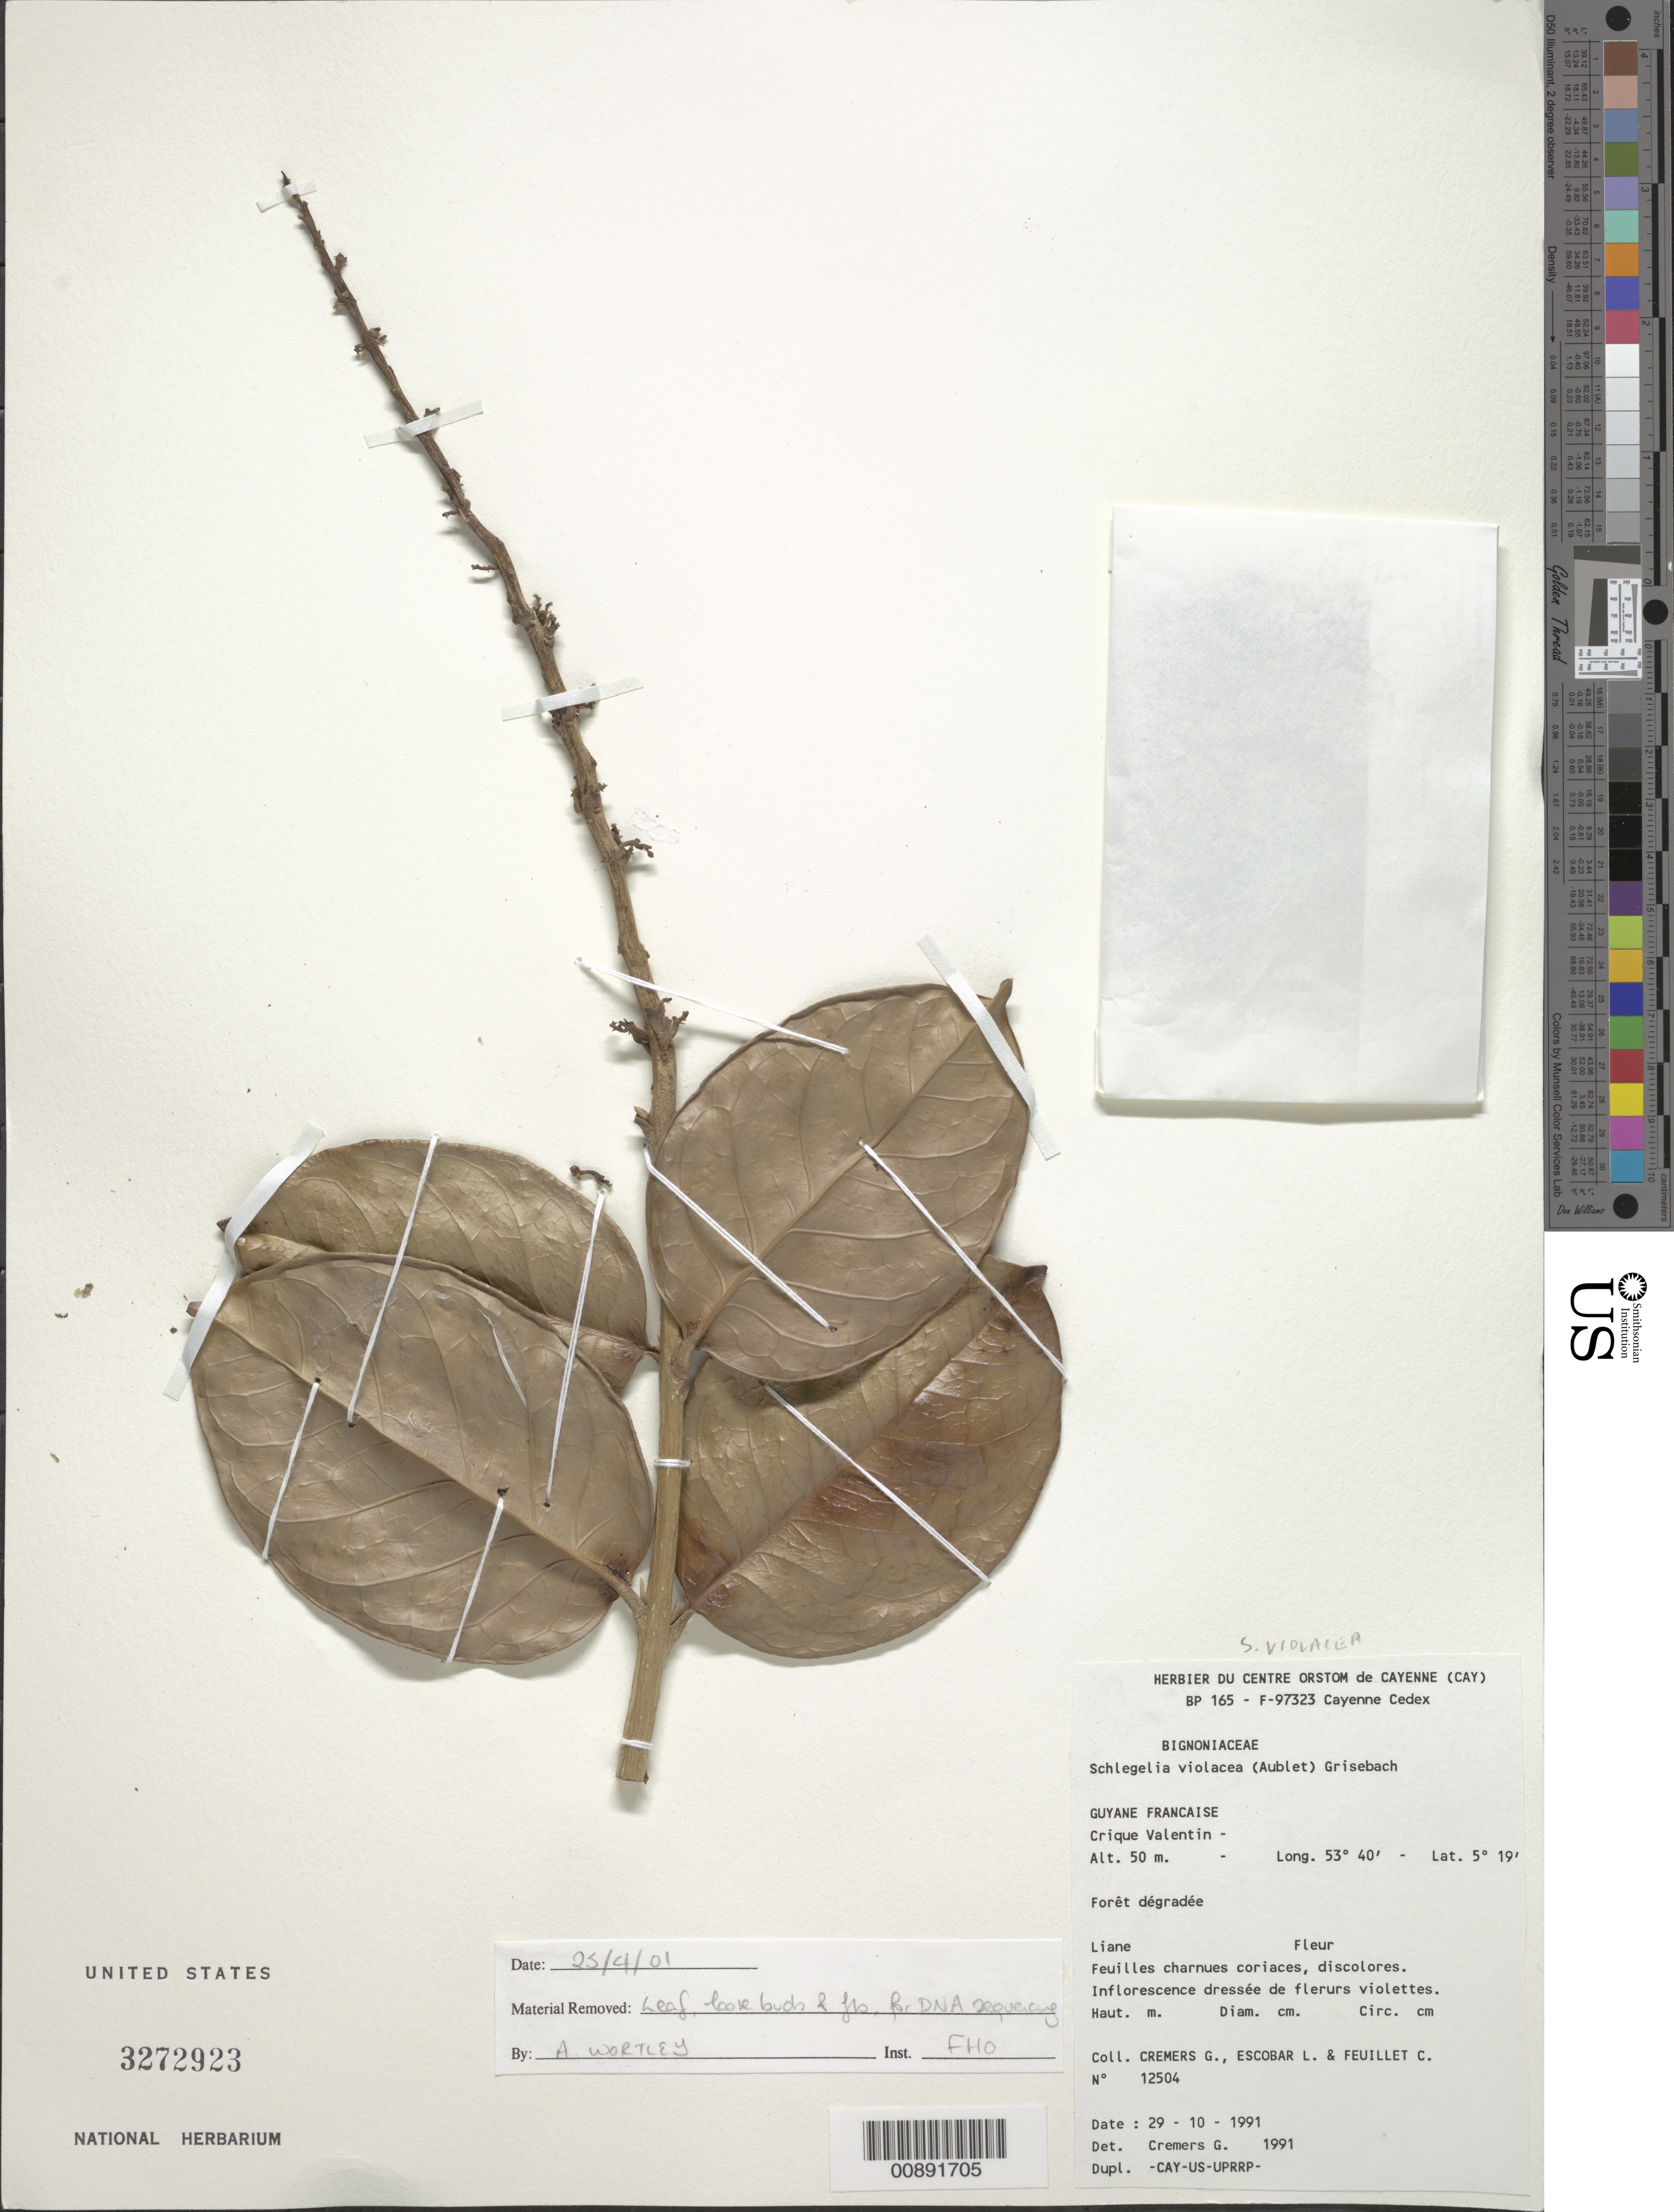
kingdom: Plantae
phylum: Tracheophyta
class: Magnoliopsida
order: Lamiales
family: Schlegeliaceae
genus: Schlegelia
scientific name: Schlegelia violacea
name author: (Aubl.) Griseb.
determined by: Cremers, Georges A.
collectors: G. Cremers, L. Escobar & C. Feuillet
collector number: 12504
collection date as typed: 29-Oct-91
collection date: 1991-10-29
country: French Guiana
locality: Crique Valentin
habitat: Disturbed forest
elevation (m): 50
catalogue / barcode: US 3272923